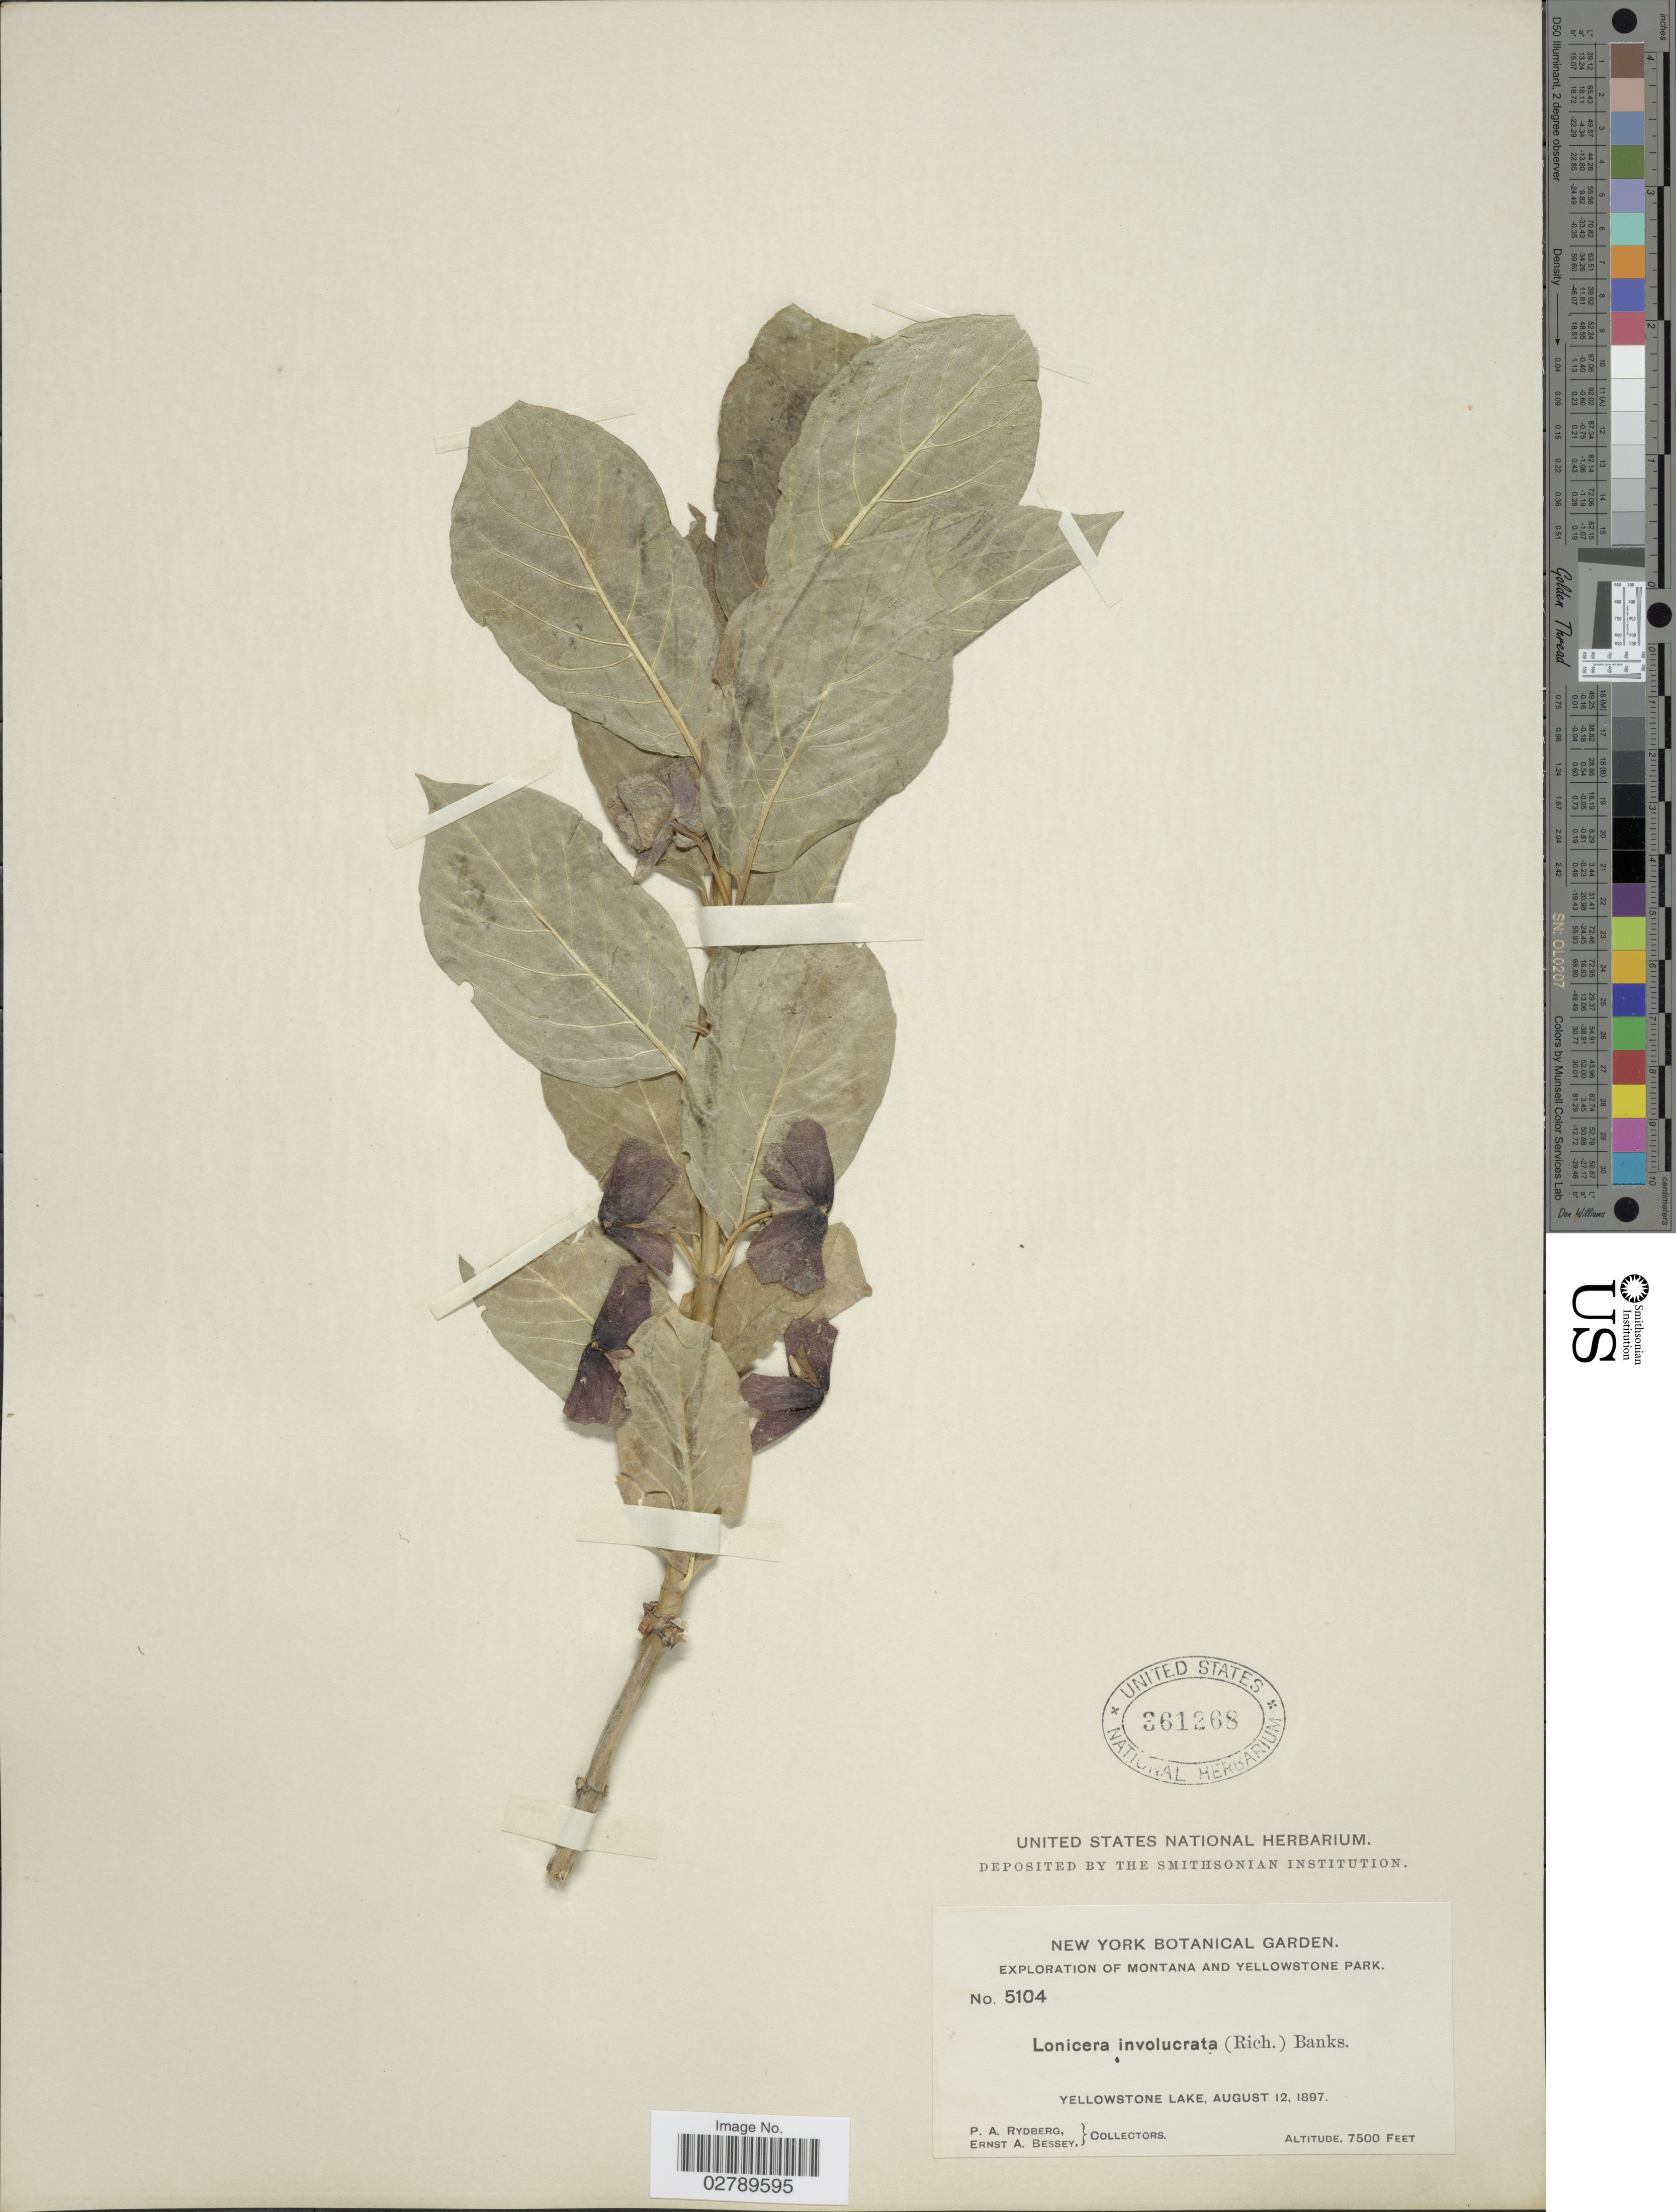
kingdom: Plantae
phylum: Tracheophyta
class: Magnoliopsida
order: Dipsacales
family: Caprifoliaceae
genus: Lonicera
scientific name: Lonicera involucrata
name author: (Richardson) Banks ex Spreng.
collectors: P. A. Rydberg & E. A. Bessey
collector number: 5104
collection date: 1897-08-12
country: United States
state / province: Wyoming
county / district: Park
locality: Yellowstone Park. Yellowstone Lake.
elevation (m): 2286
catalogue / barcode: US 361268